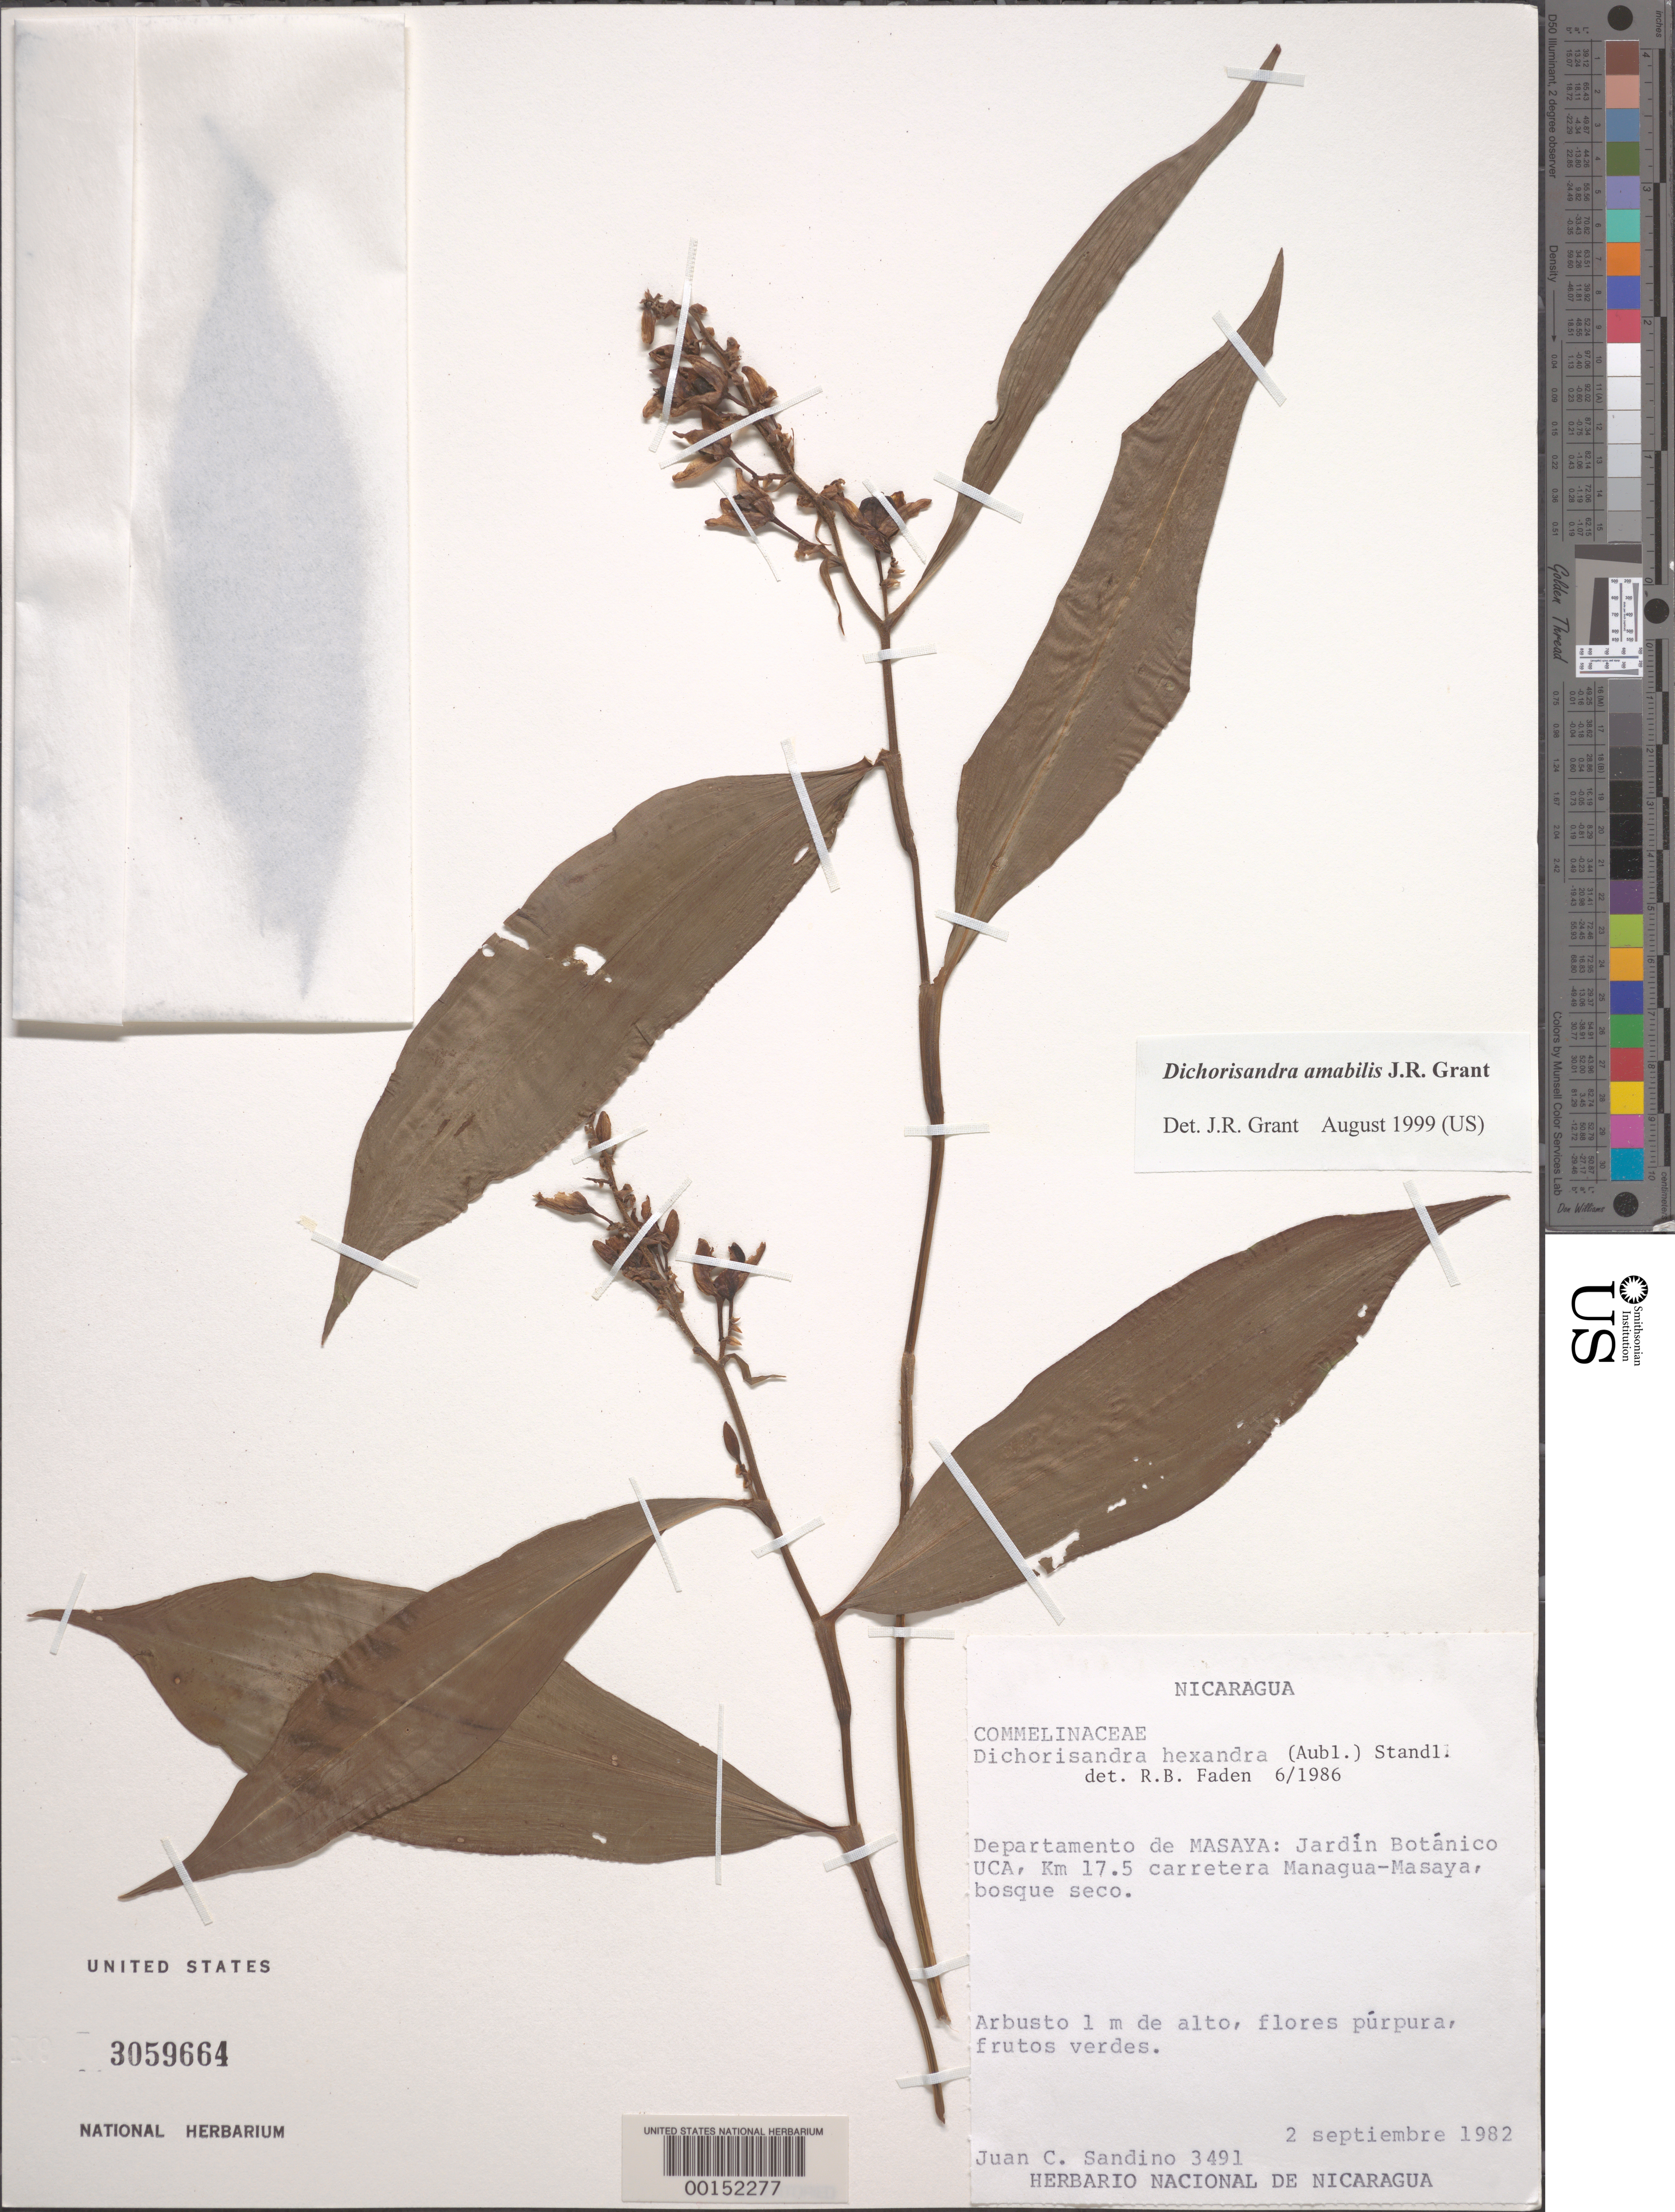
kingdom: Plantae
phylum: Tracheophyta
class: Liliopsida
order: Commelinales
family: Commelinaceae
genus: Dichorisandra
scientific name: Dichorisandra hexandra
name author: (Aubl.) Standl.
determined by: Faden, Robert B., (US), Smithsonian Institution - National Museum of Natural History (UNITED STATES)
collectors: J. Sandino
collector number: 3491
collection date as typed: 02 Sep 1982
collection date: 1982-09-02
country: Nicaragua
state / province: Masaya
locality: Botanical garden uca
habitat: Wet forest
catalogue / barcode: US 3059664